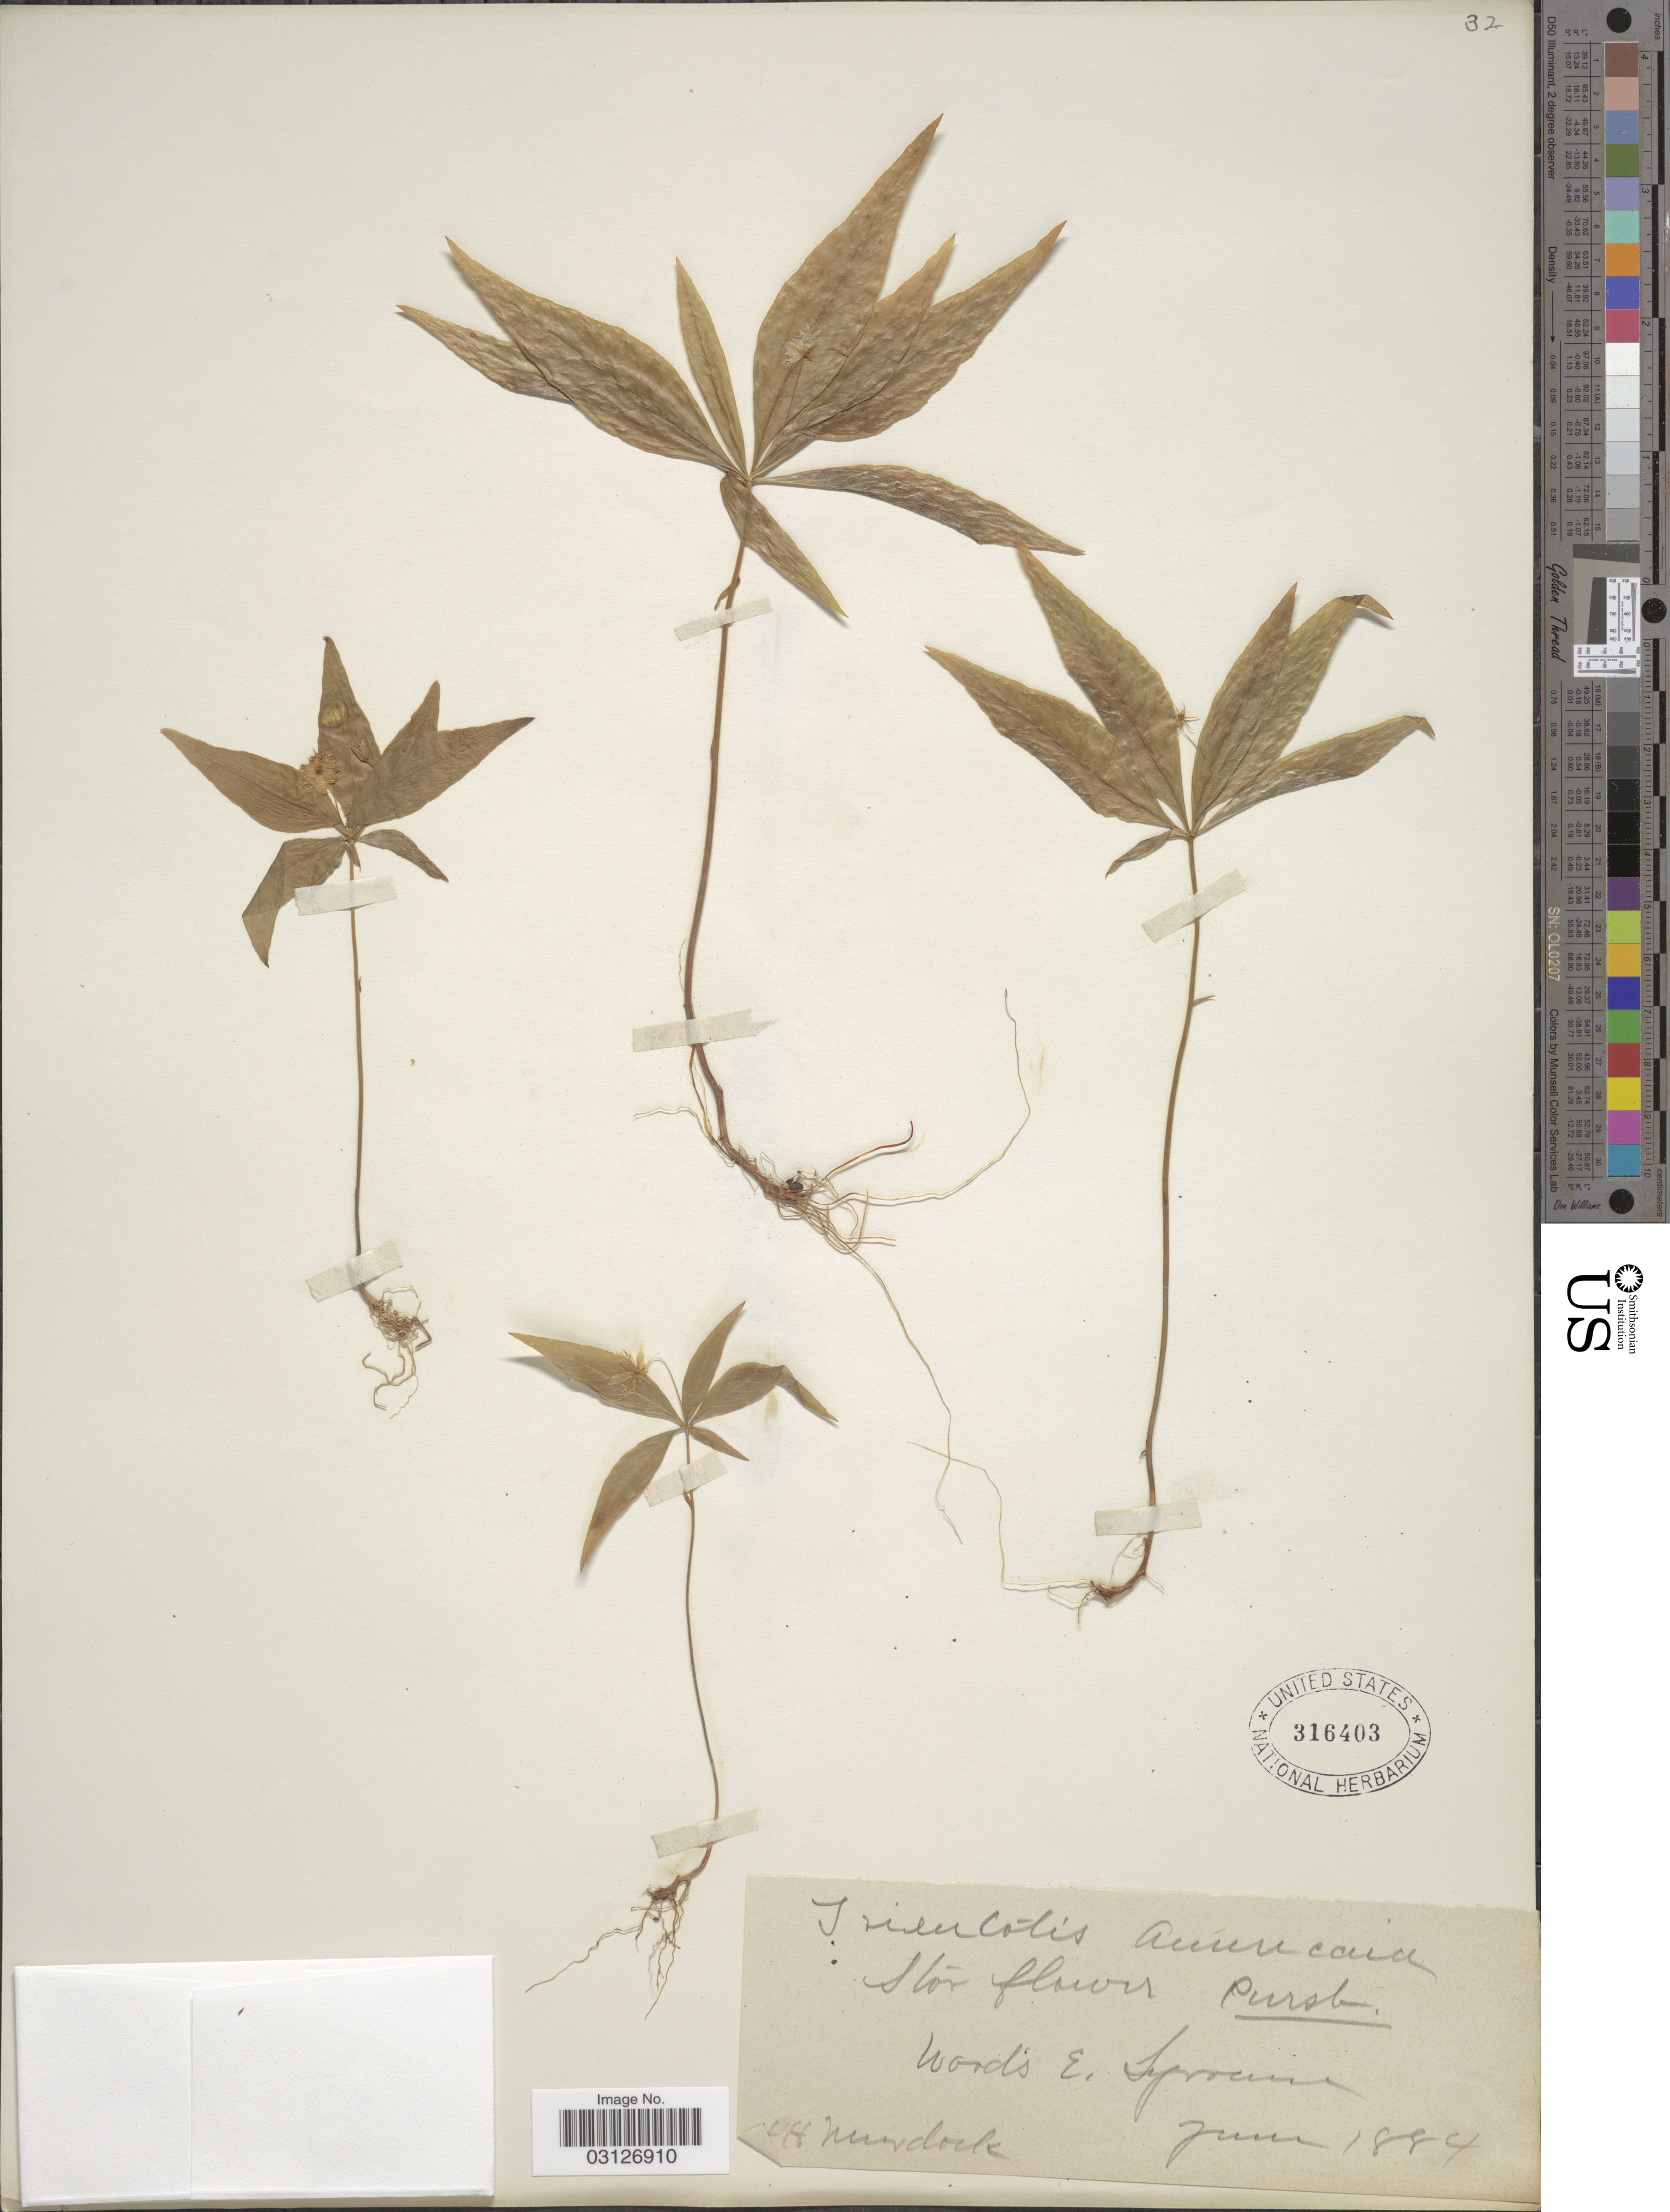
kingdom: Plantae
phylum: Tracheophyta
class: Magnoliopsida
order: Ericales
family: Primulaceae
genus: Trientalis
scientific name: Trientalis americana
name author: Pursh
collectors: H. H. Murdock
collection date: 1884-06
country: United States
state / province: New York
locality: Woods E. Syracuse.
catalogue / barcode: US 316403